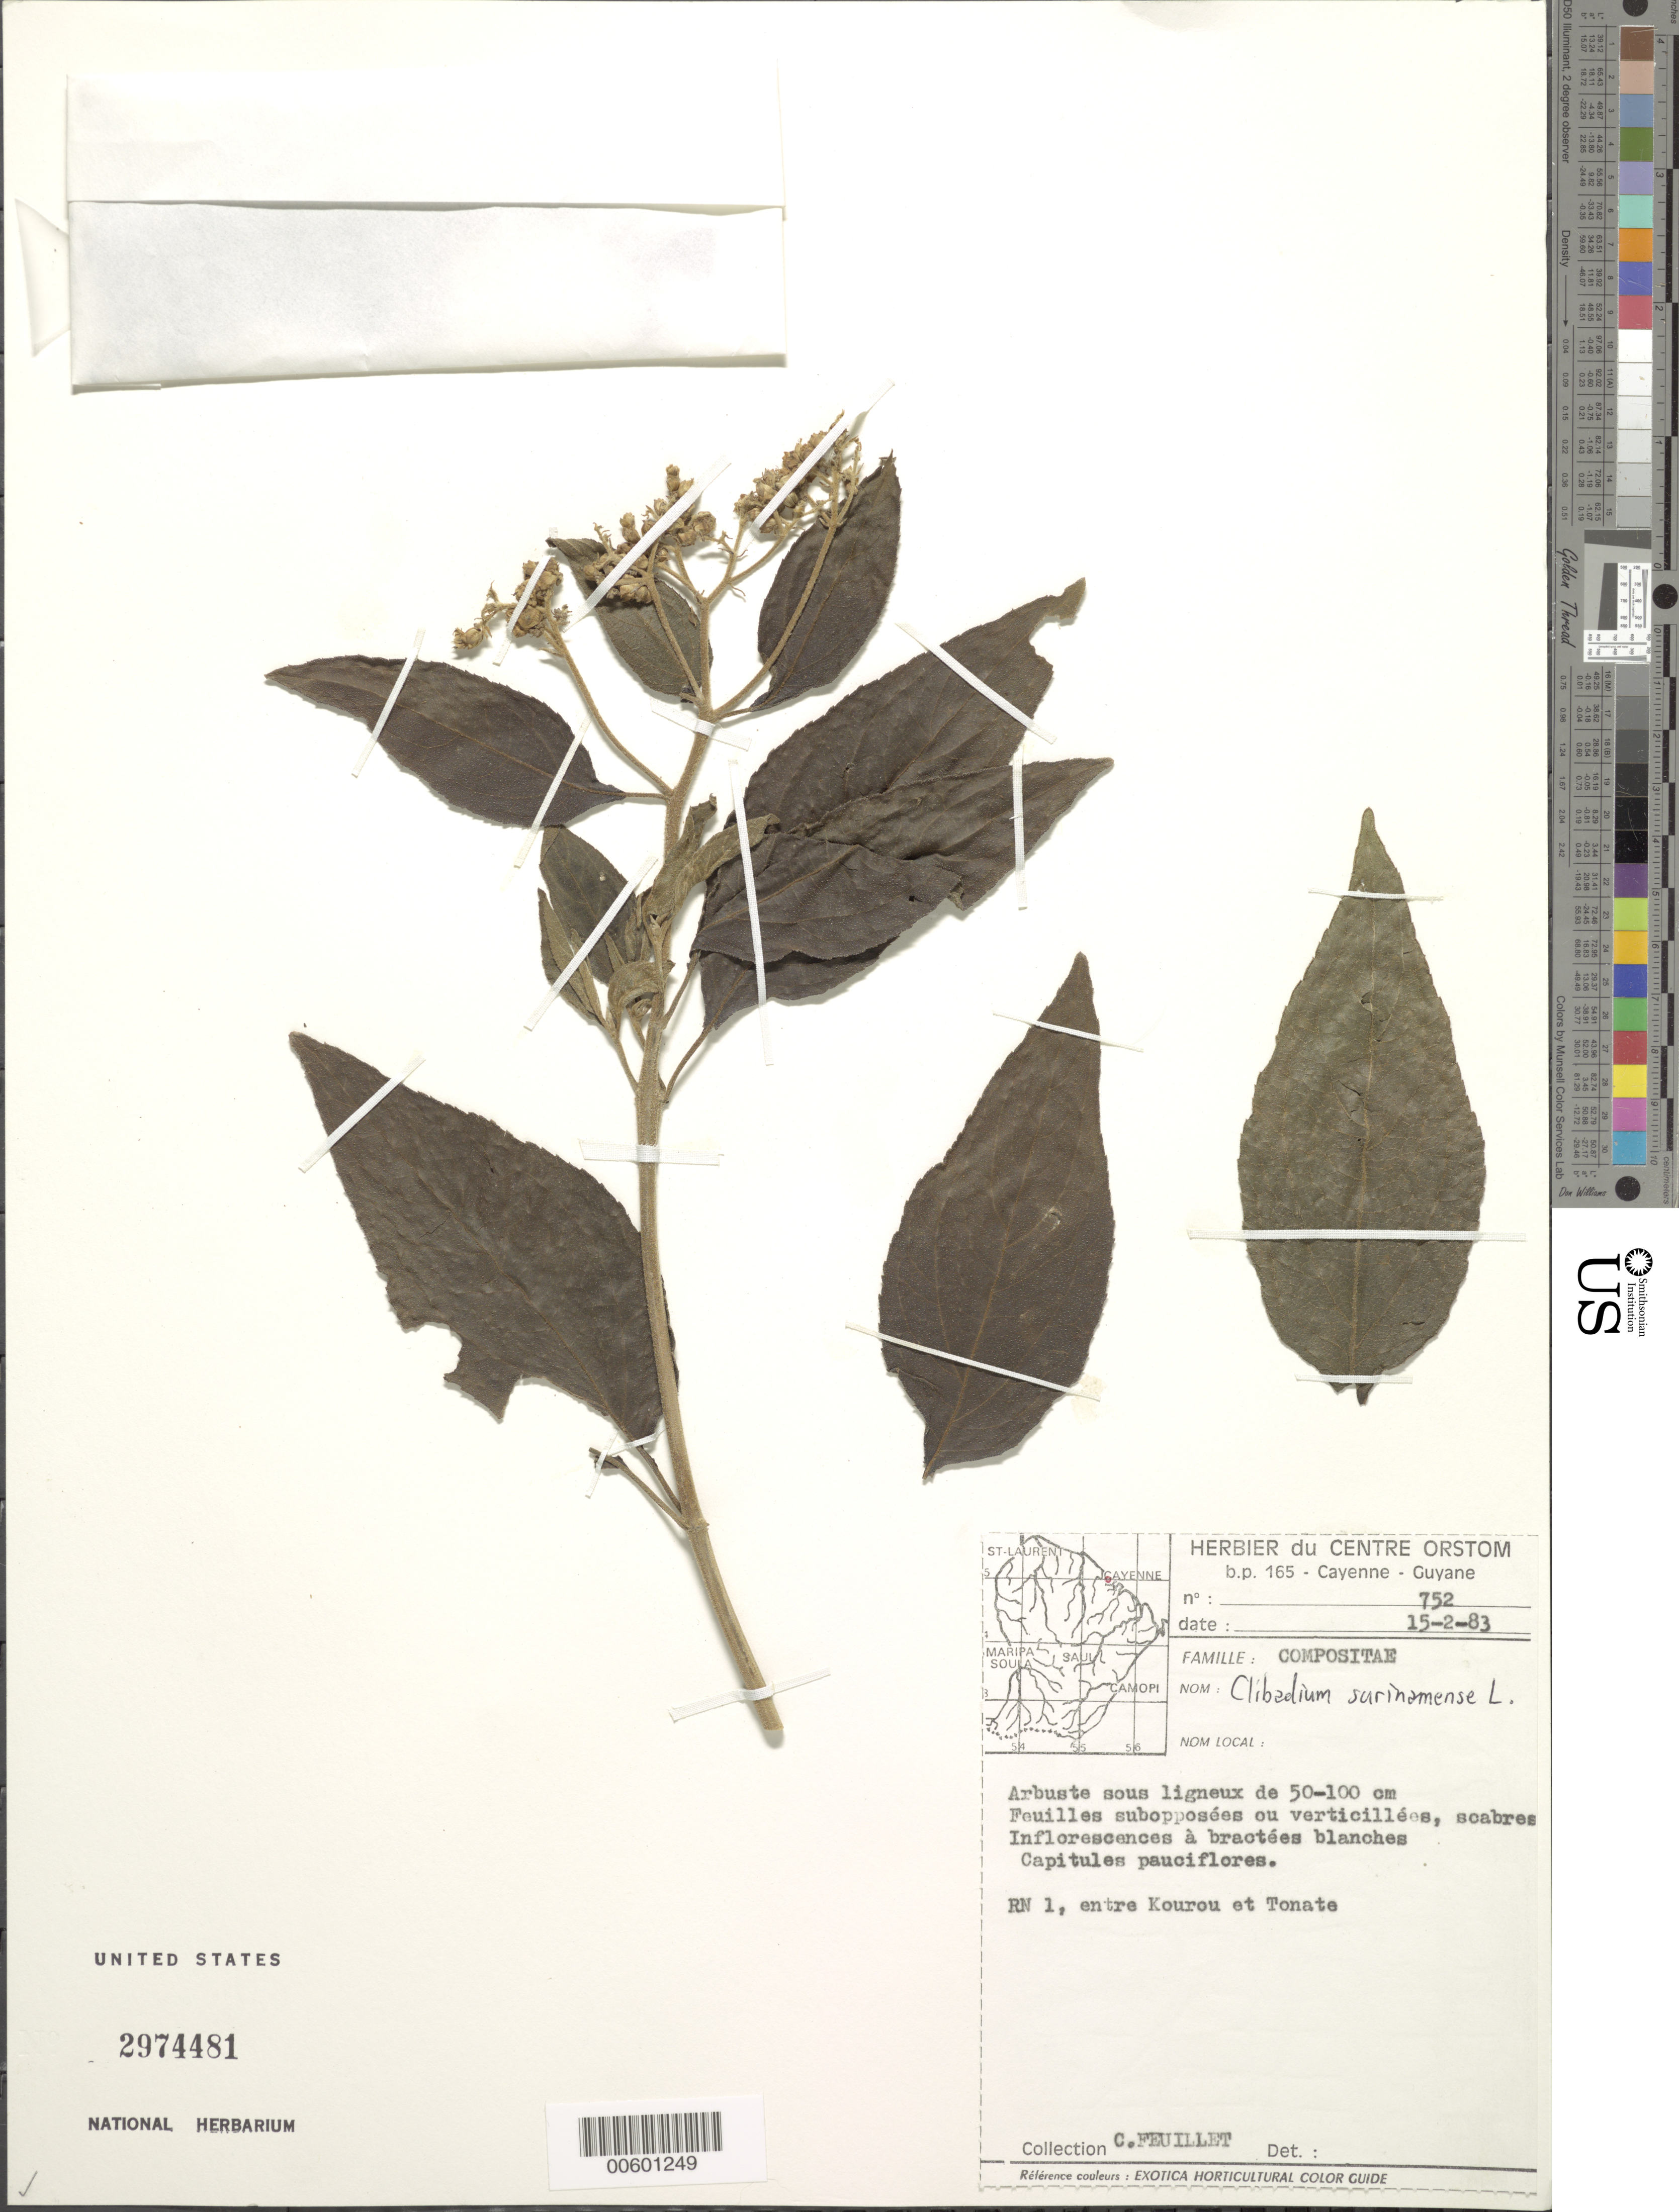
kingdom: Plantae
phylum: Tracheophyta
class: Magnoliopsida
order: Asterales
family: Asteraceae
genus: Clibadium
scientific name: Clibadium surinamense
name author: L.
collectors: C. Feuillet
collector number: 752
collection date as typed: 15-Feb-83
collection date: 1983-02-15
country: French Guiana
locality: Kourou, RN 1 betw. Kourou & Tonate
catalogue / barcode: US 2974481